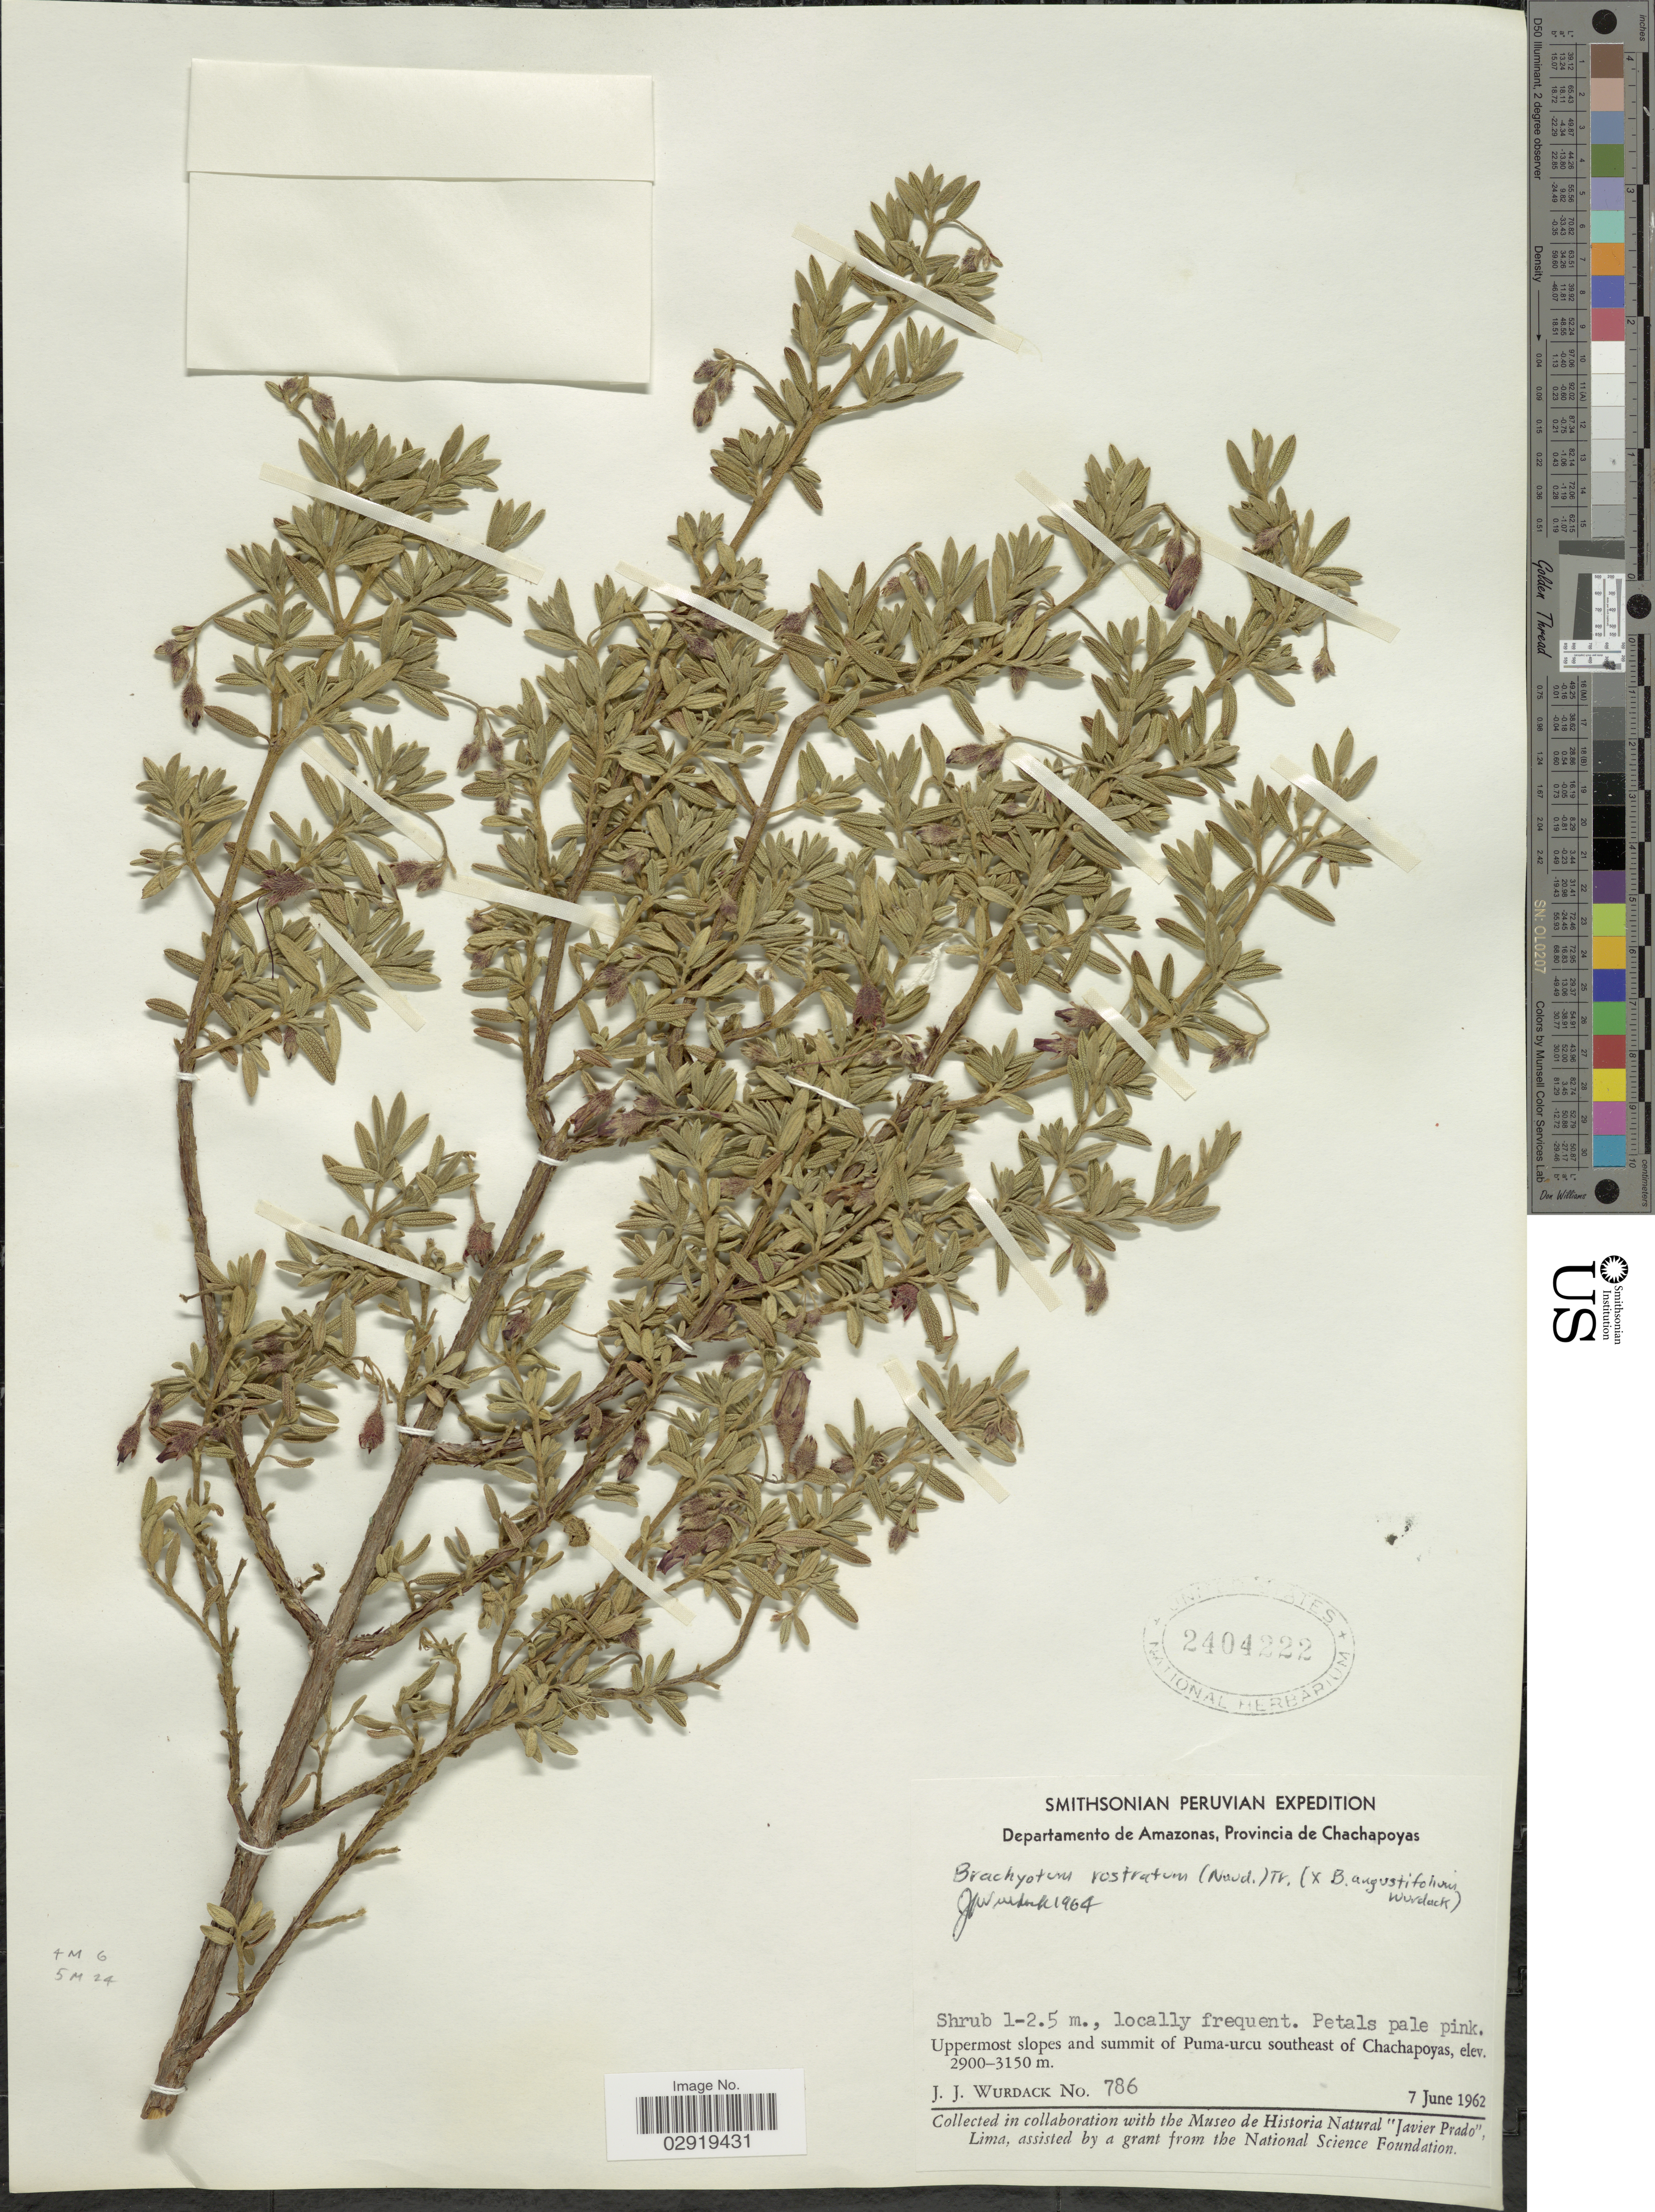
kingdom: Plantae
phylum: Tracheophyta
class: Magnoliopsida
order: Myrtales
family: Melastomataceae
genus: Brachyotum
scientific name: Brachyotum rostratum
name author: (Naudin) Triana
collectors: J. J. Wurdack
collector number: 786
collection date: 1962-06-07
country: Peru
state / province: Amazonas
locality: Departamento de Amazonas, Provincia de Chachapoyas. Uppermost slopes and summit of Puma-urcu southeast of Chachapoyas.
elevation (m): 2900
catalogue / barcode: US 2404222